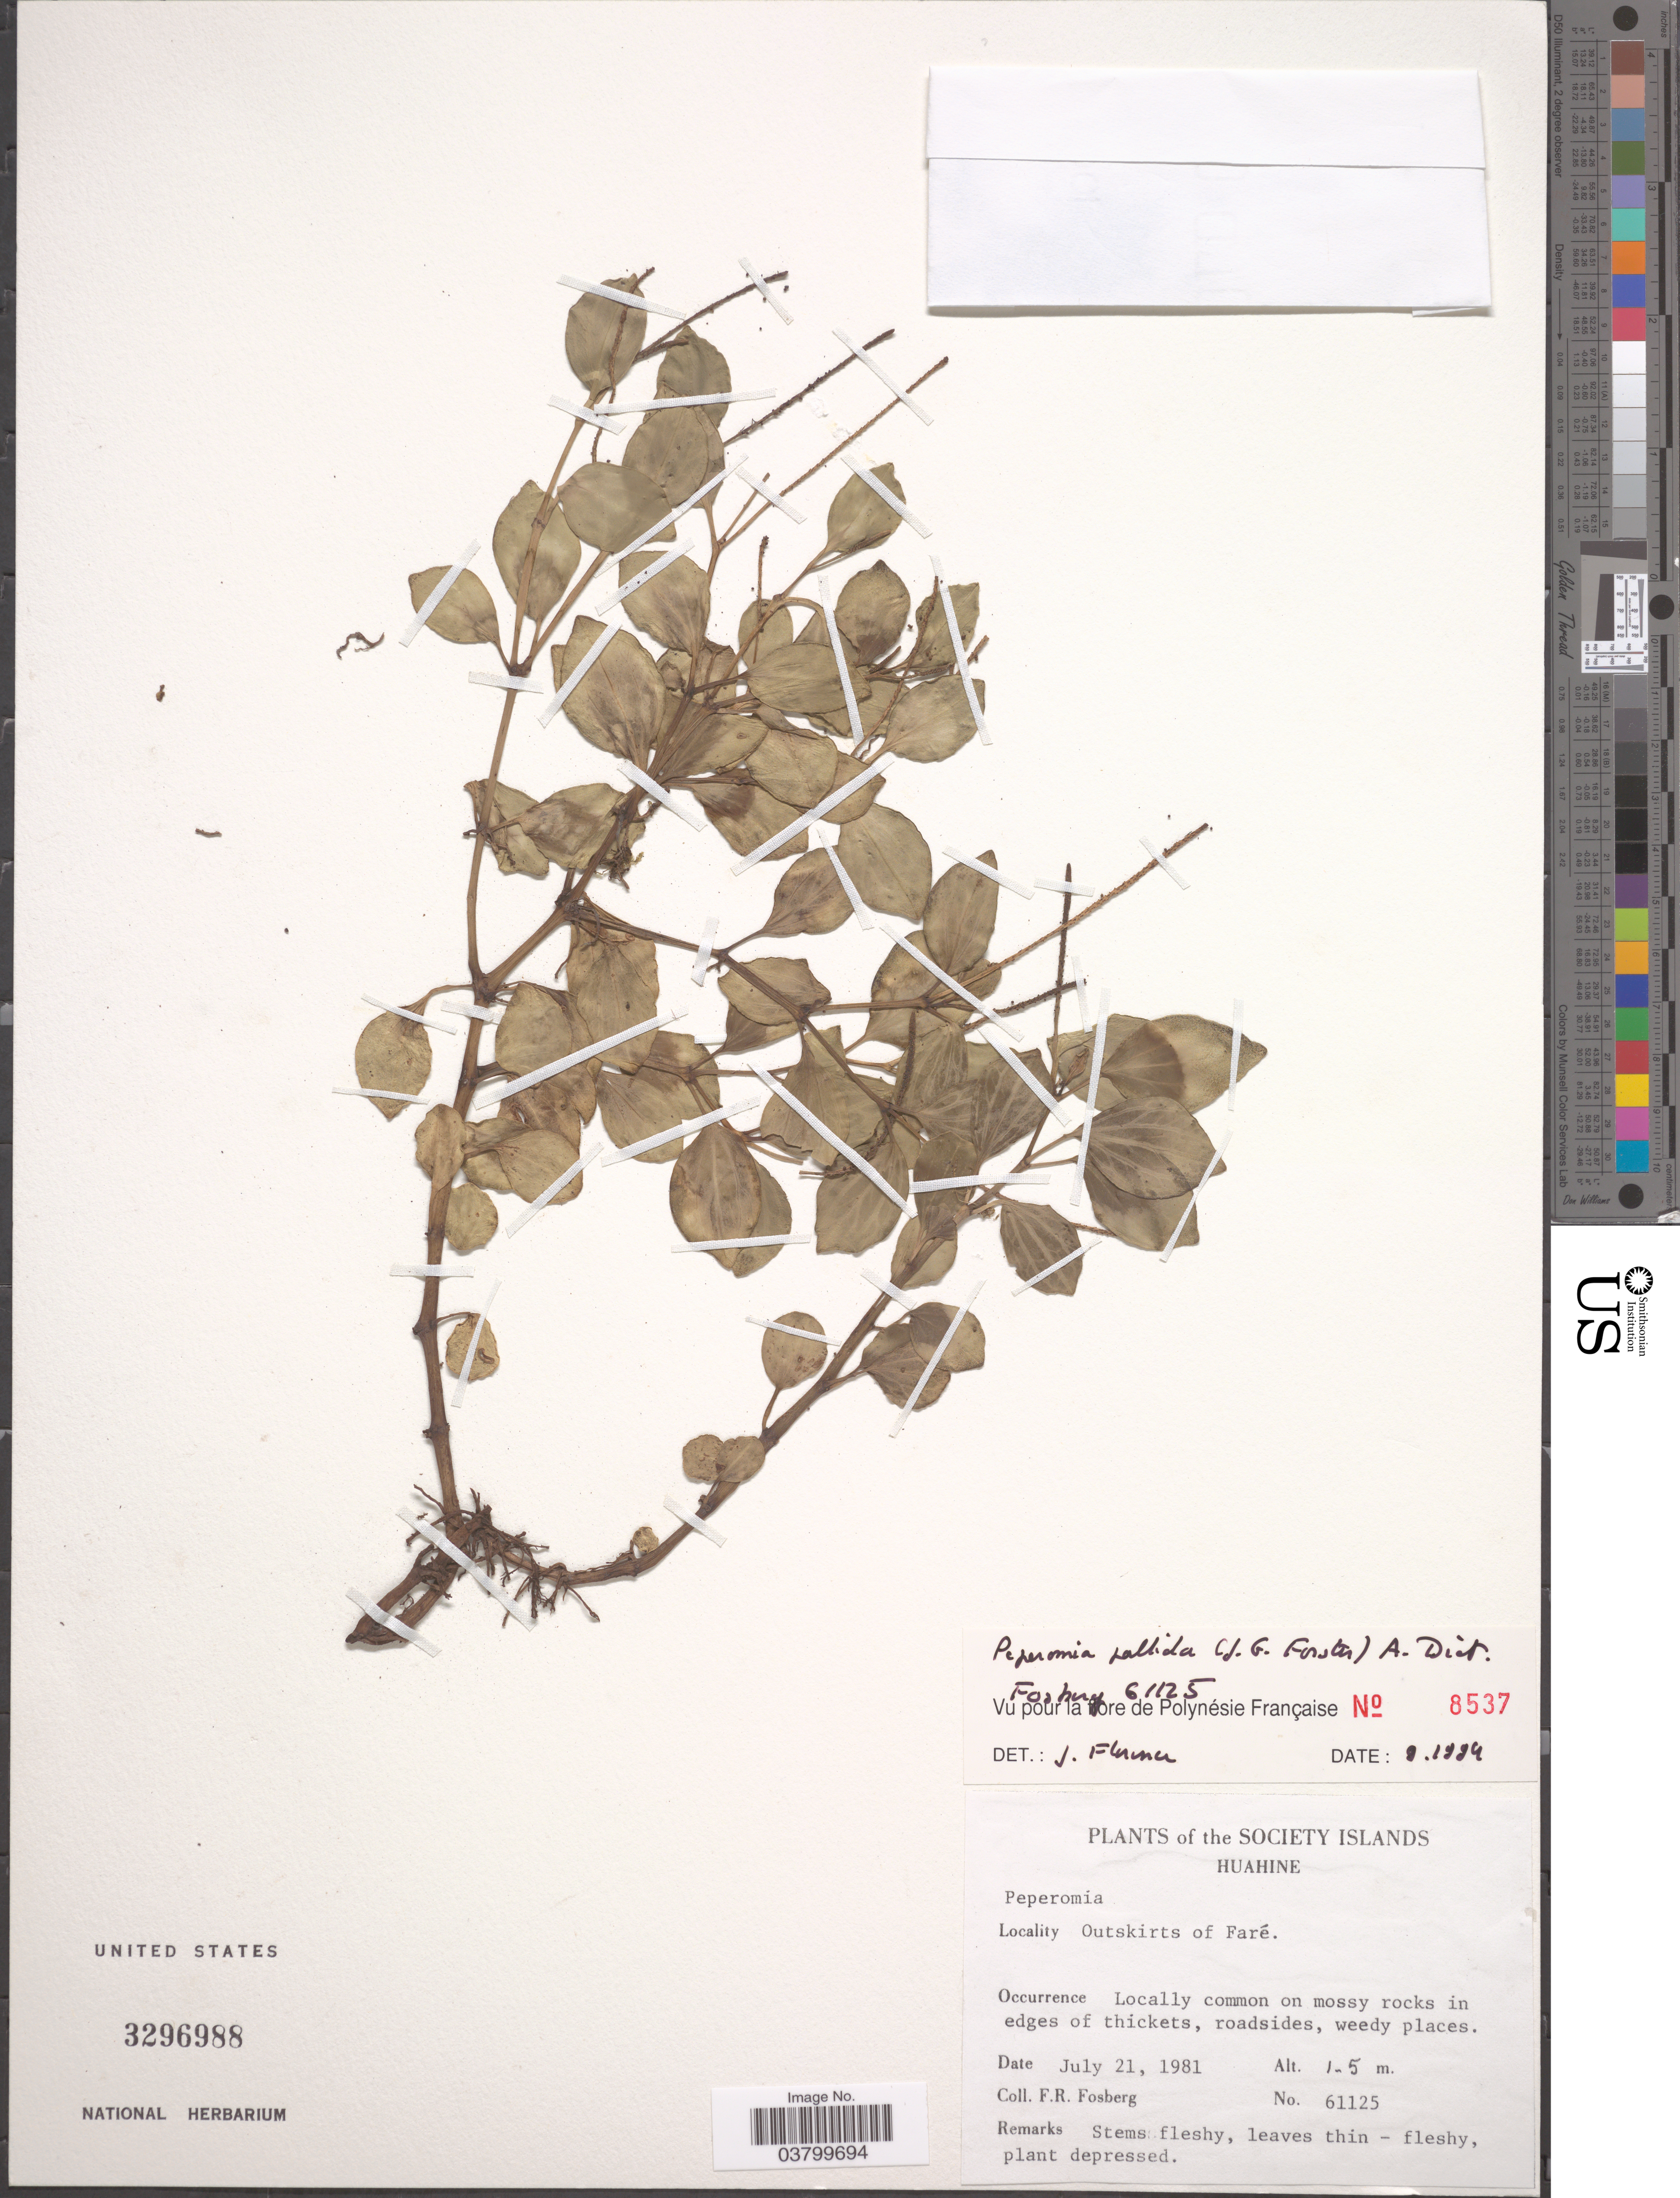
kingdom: Plantae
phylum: Tracheophyta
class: Magnoliopsida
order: Piperales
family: Piperaceae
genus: Peperomia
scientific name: Peperomia pallida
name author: (G. Forst.) Dietr.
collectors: F. R. Fosberg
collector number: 61125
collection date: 1981-07-21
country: French Polynesia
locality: The Society Islands. Huahine. Outskirts of Faré. In edges of thickets, roadsides.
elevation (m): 1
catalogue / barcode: US 3296988